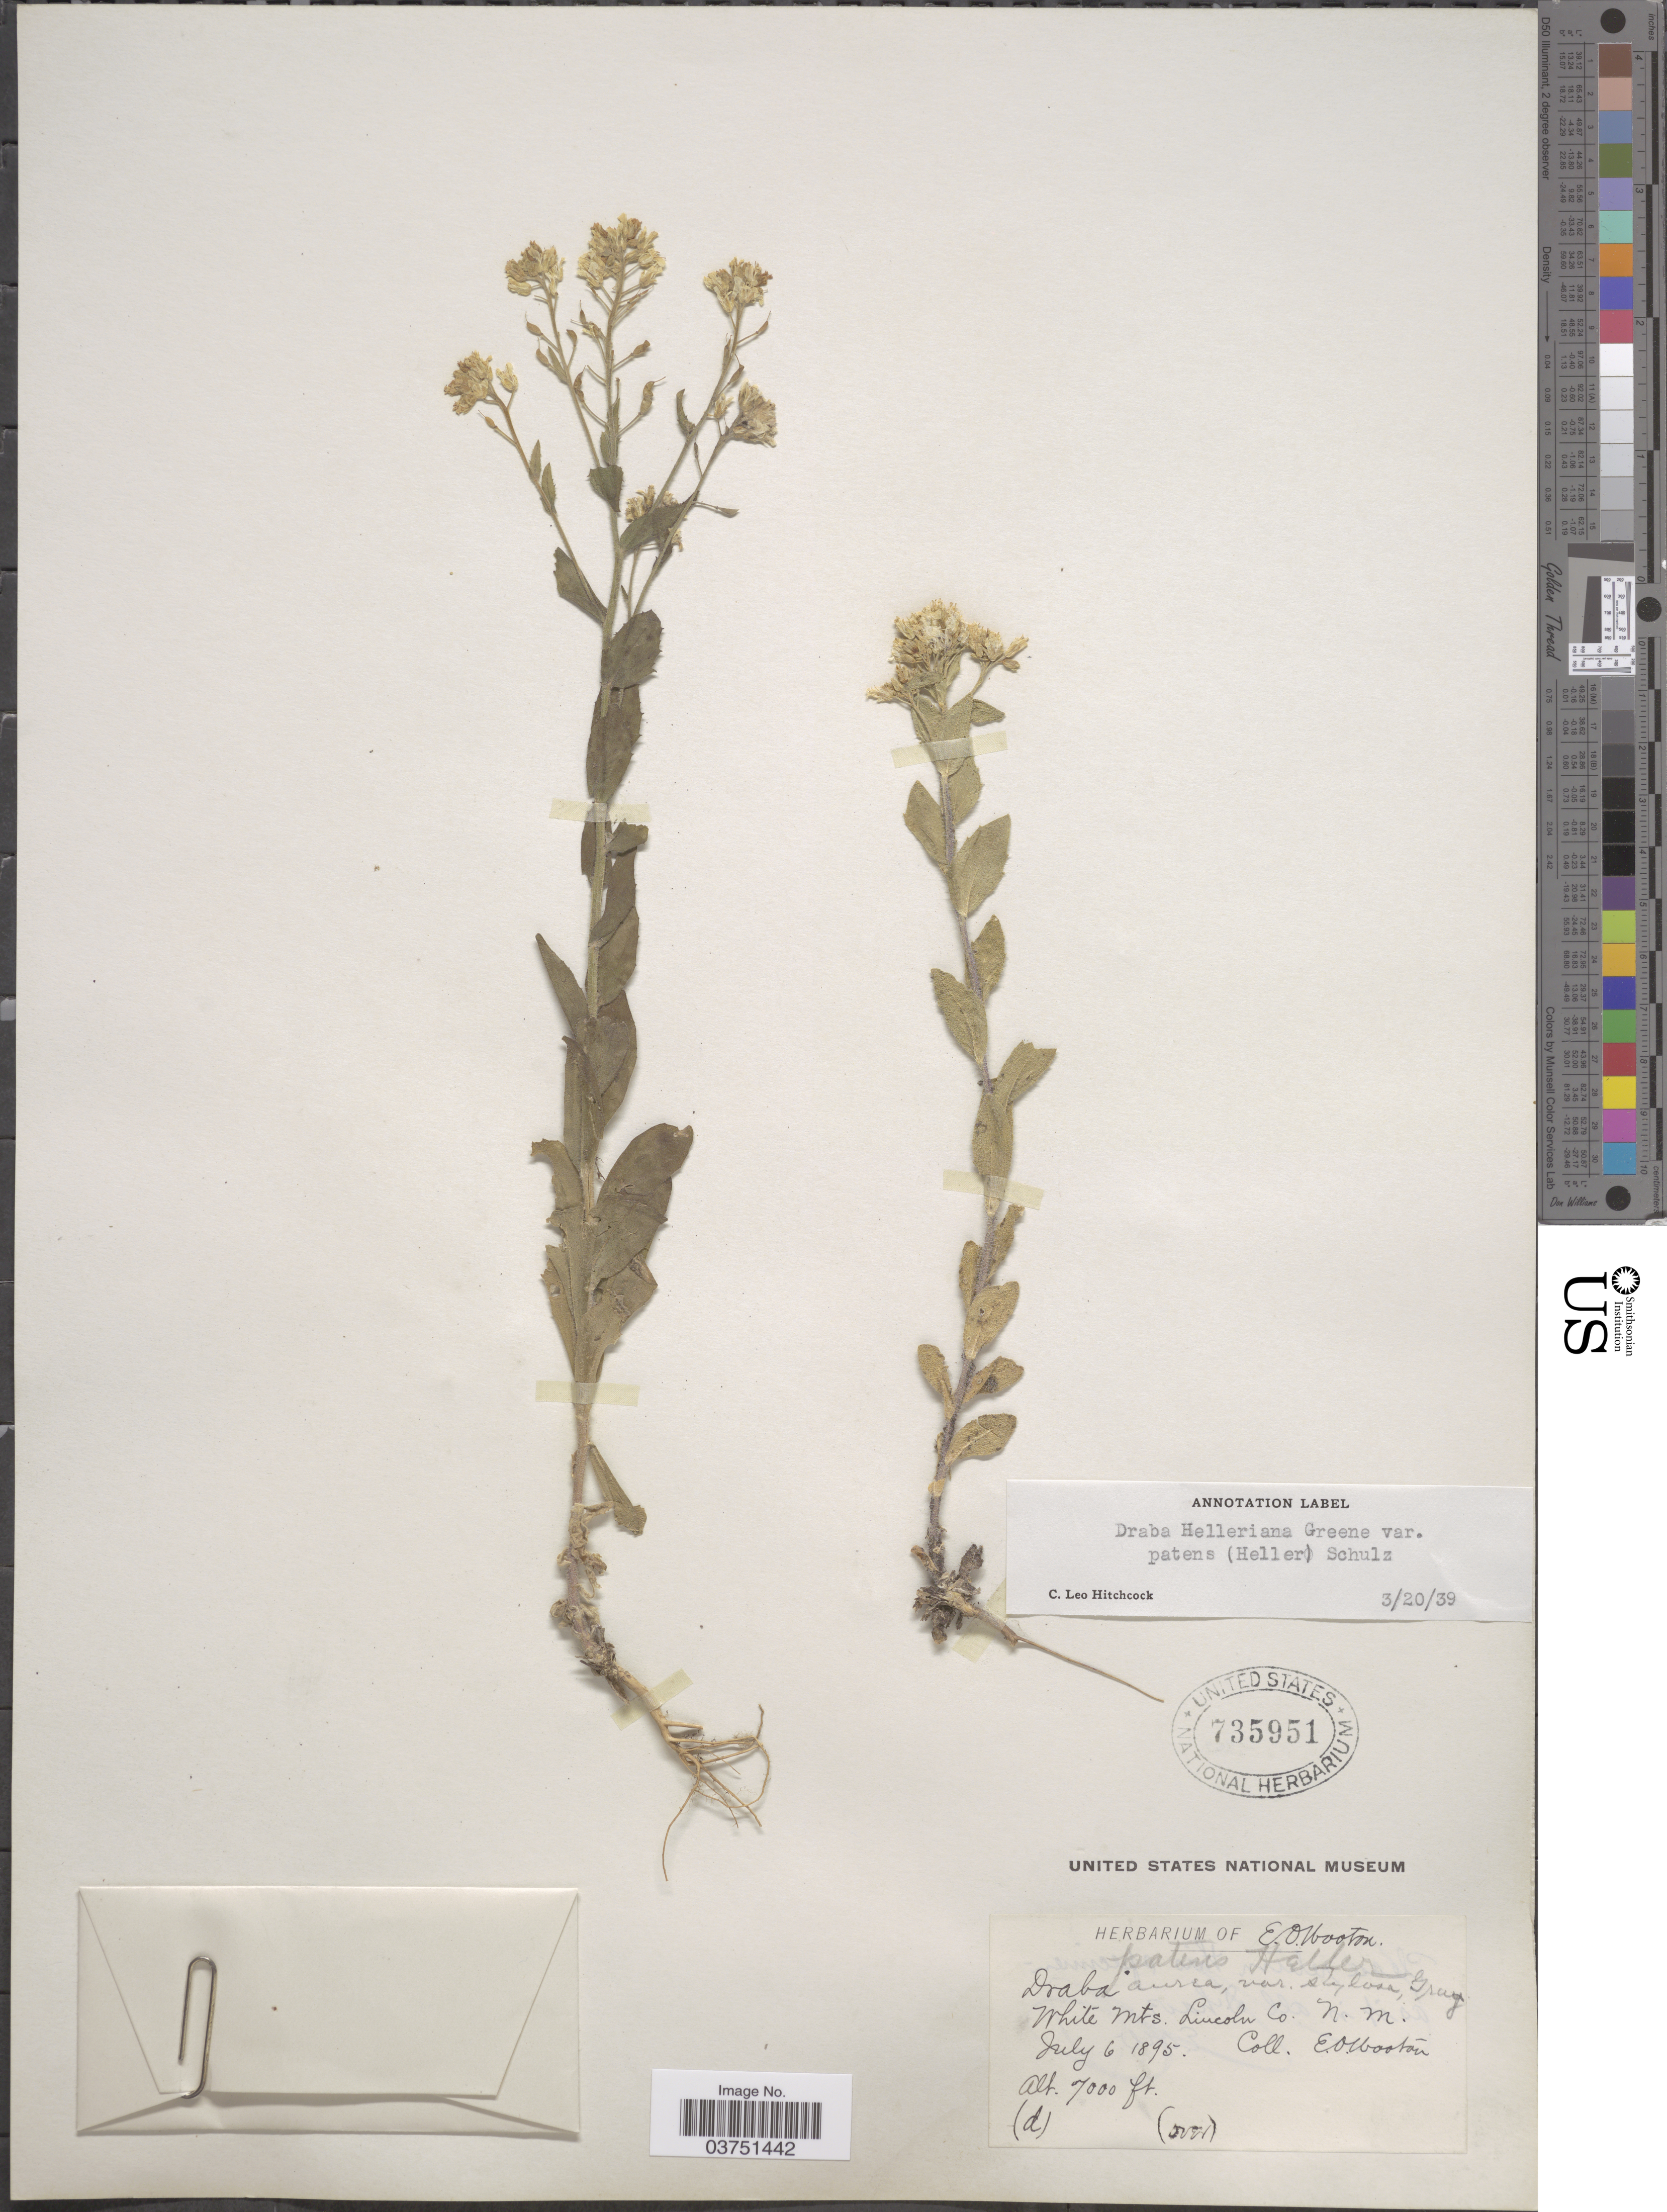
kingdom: Plantae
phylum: Tracheophyta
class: Magnoliopsida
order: Brassicales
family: Brassicaceae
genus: Draba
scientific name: Draba helleriana var. patens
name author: (A. Heller) O.E. Schulz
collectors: E. O. Wooton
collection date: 1895-07-06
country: United States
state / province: New Mexico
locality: White Mts. Lincoln Co.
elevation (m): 2134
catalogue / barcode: US 735951